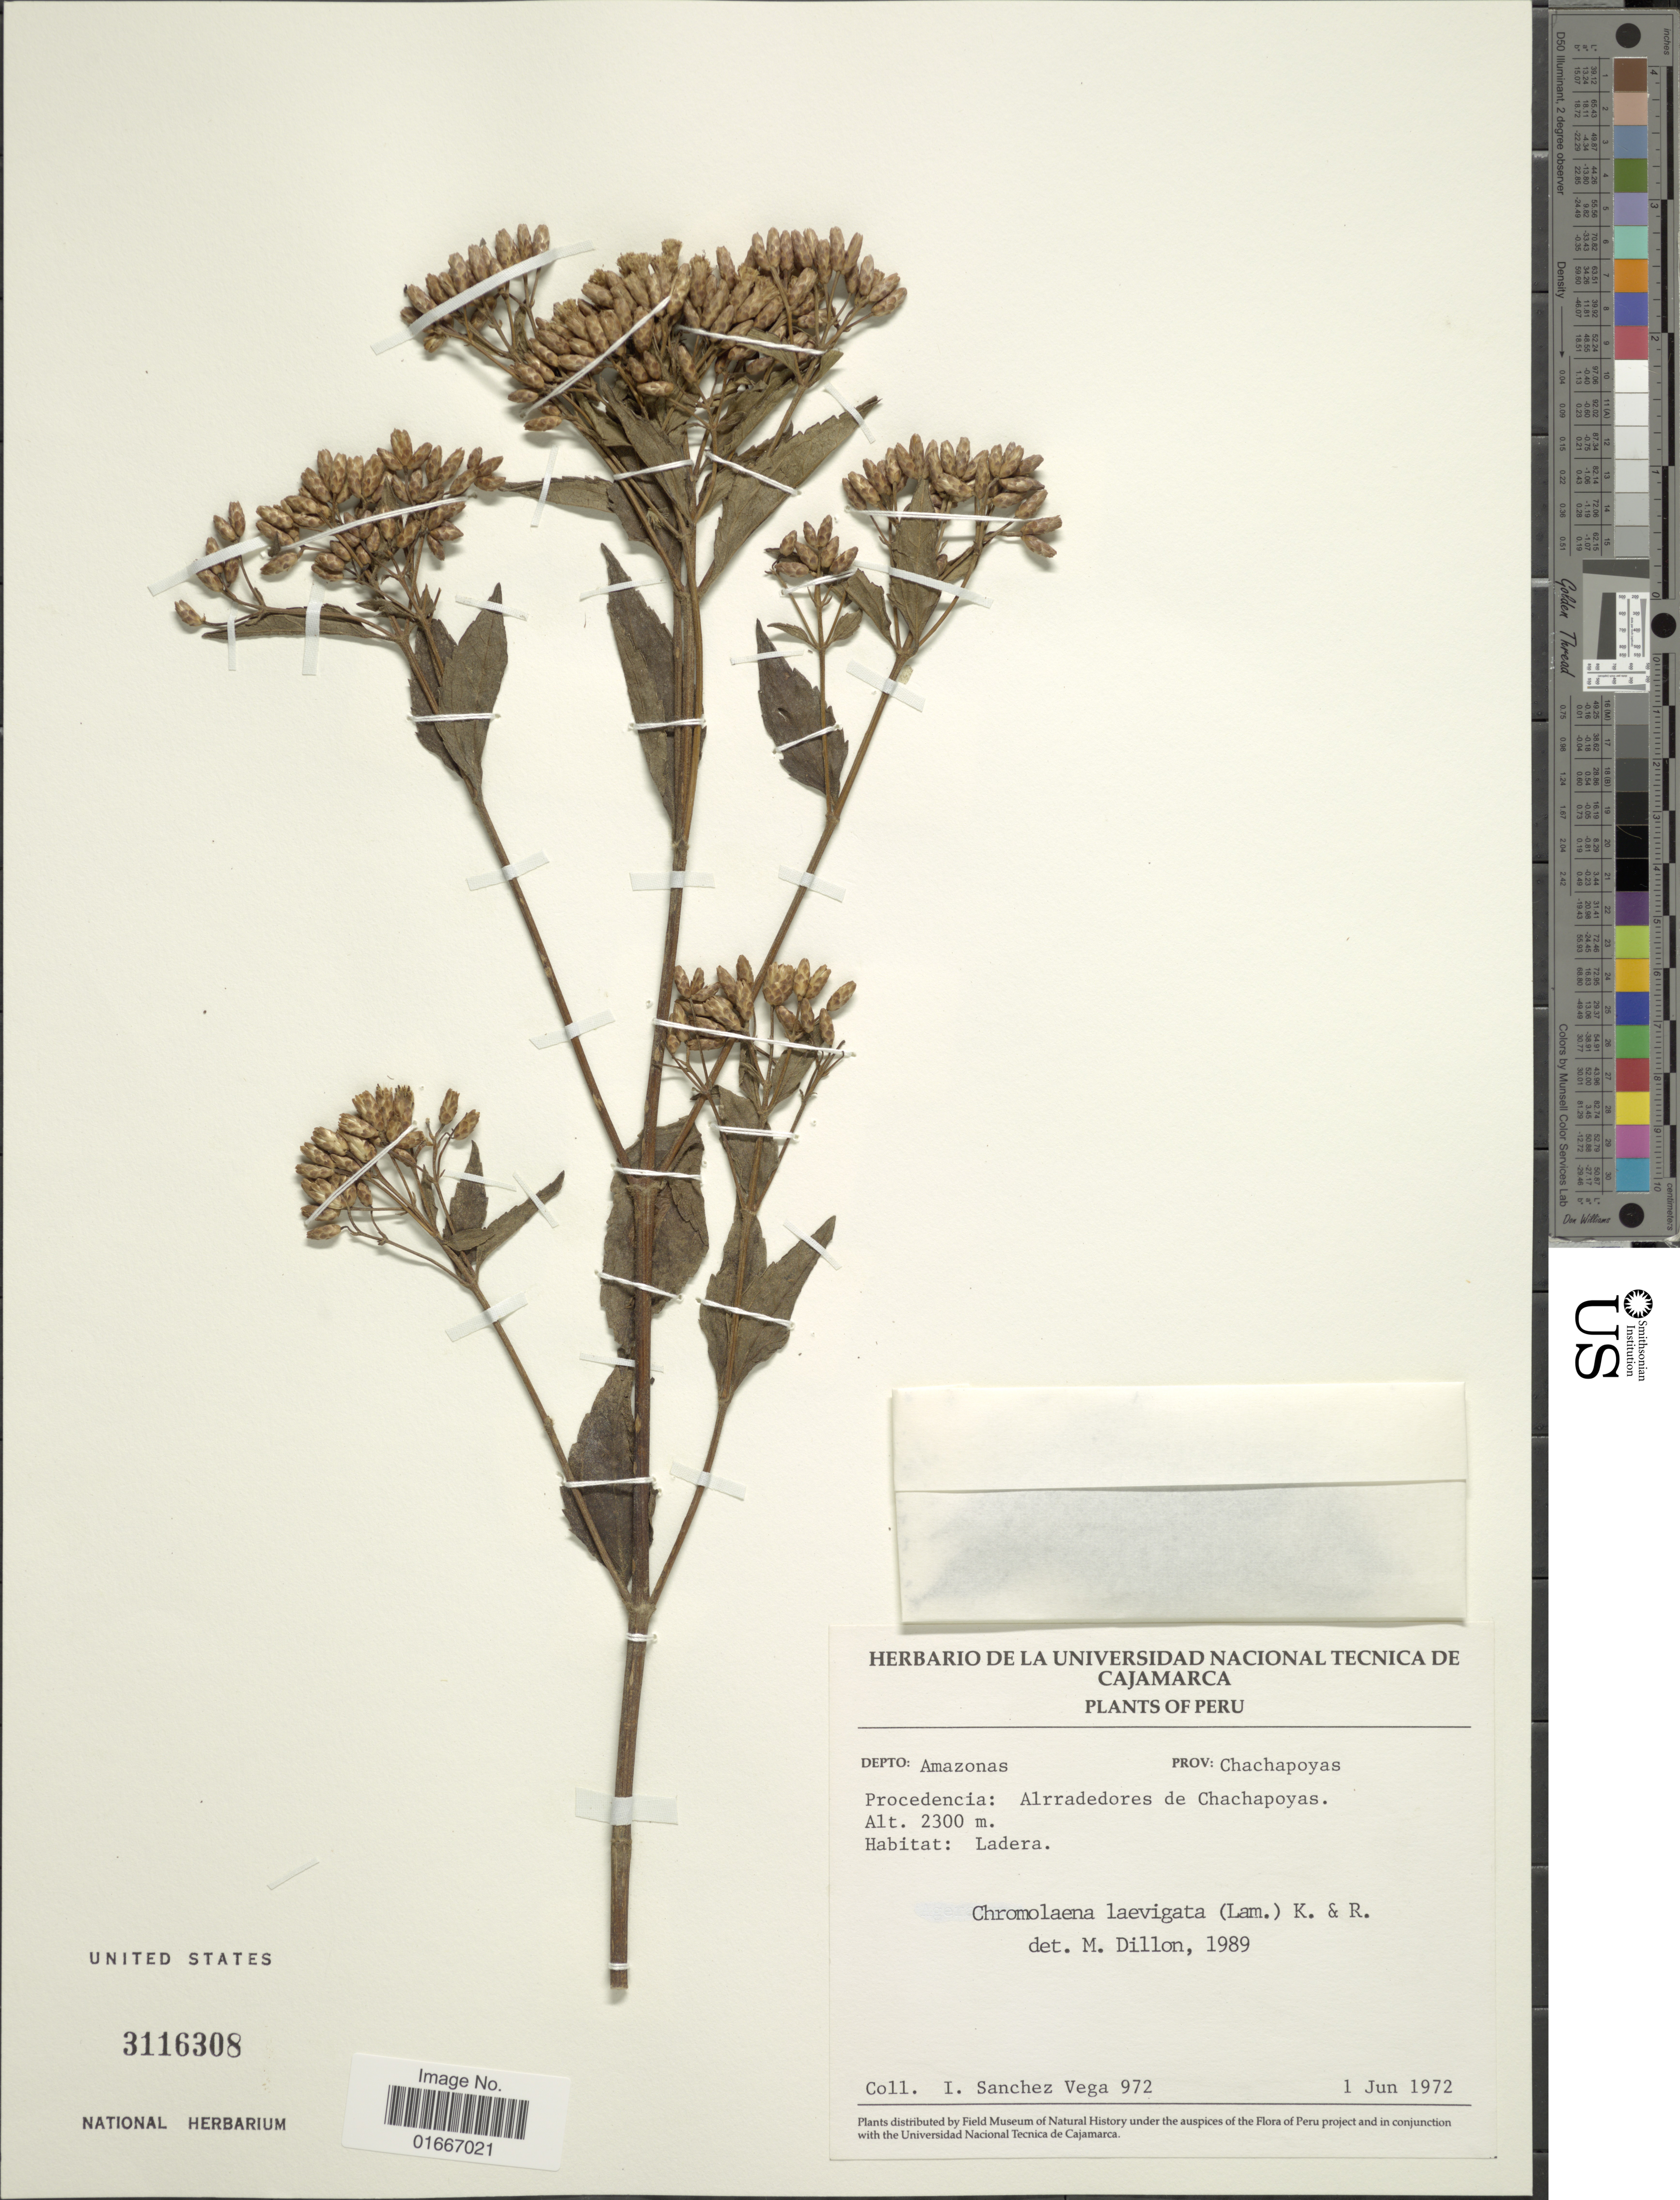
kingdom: Plantae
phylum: Tracheophyta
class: Magnoliopsida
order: Asterales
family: Asteraceae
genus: Chromolaena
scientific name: Chromolaena laevigata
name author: (Lam.) R.M. King & H. Rob.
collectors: I. Sánchez Vega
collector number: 972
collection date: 1972-06-01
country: Peru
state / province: Amazonas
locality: Prov. Chachapoyas. Procedencia: Alrradedores de Chachapoyas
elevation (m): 2300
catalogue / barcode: US 3116308